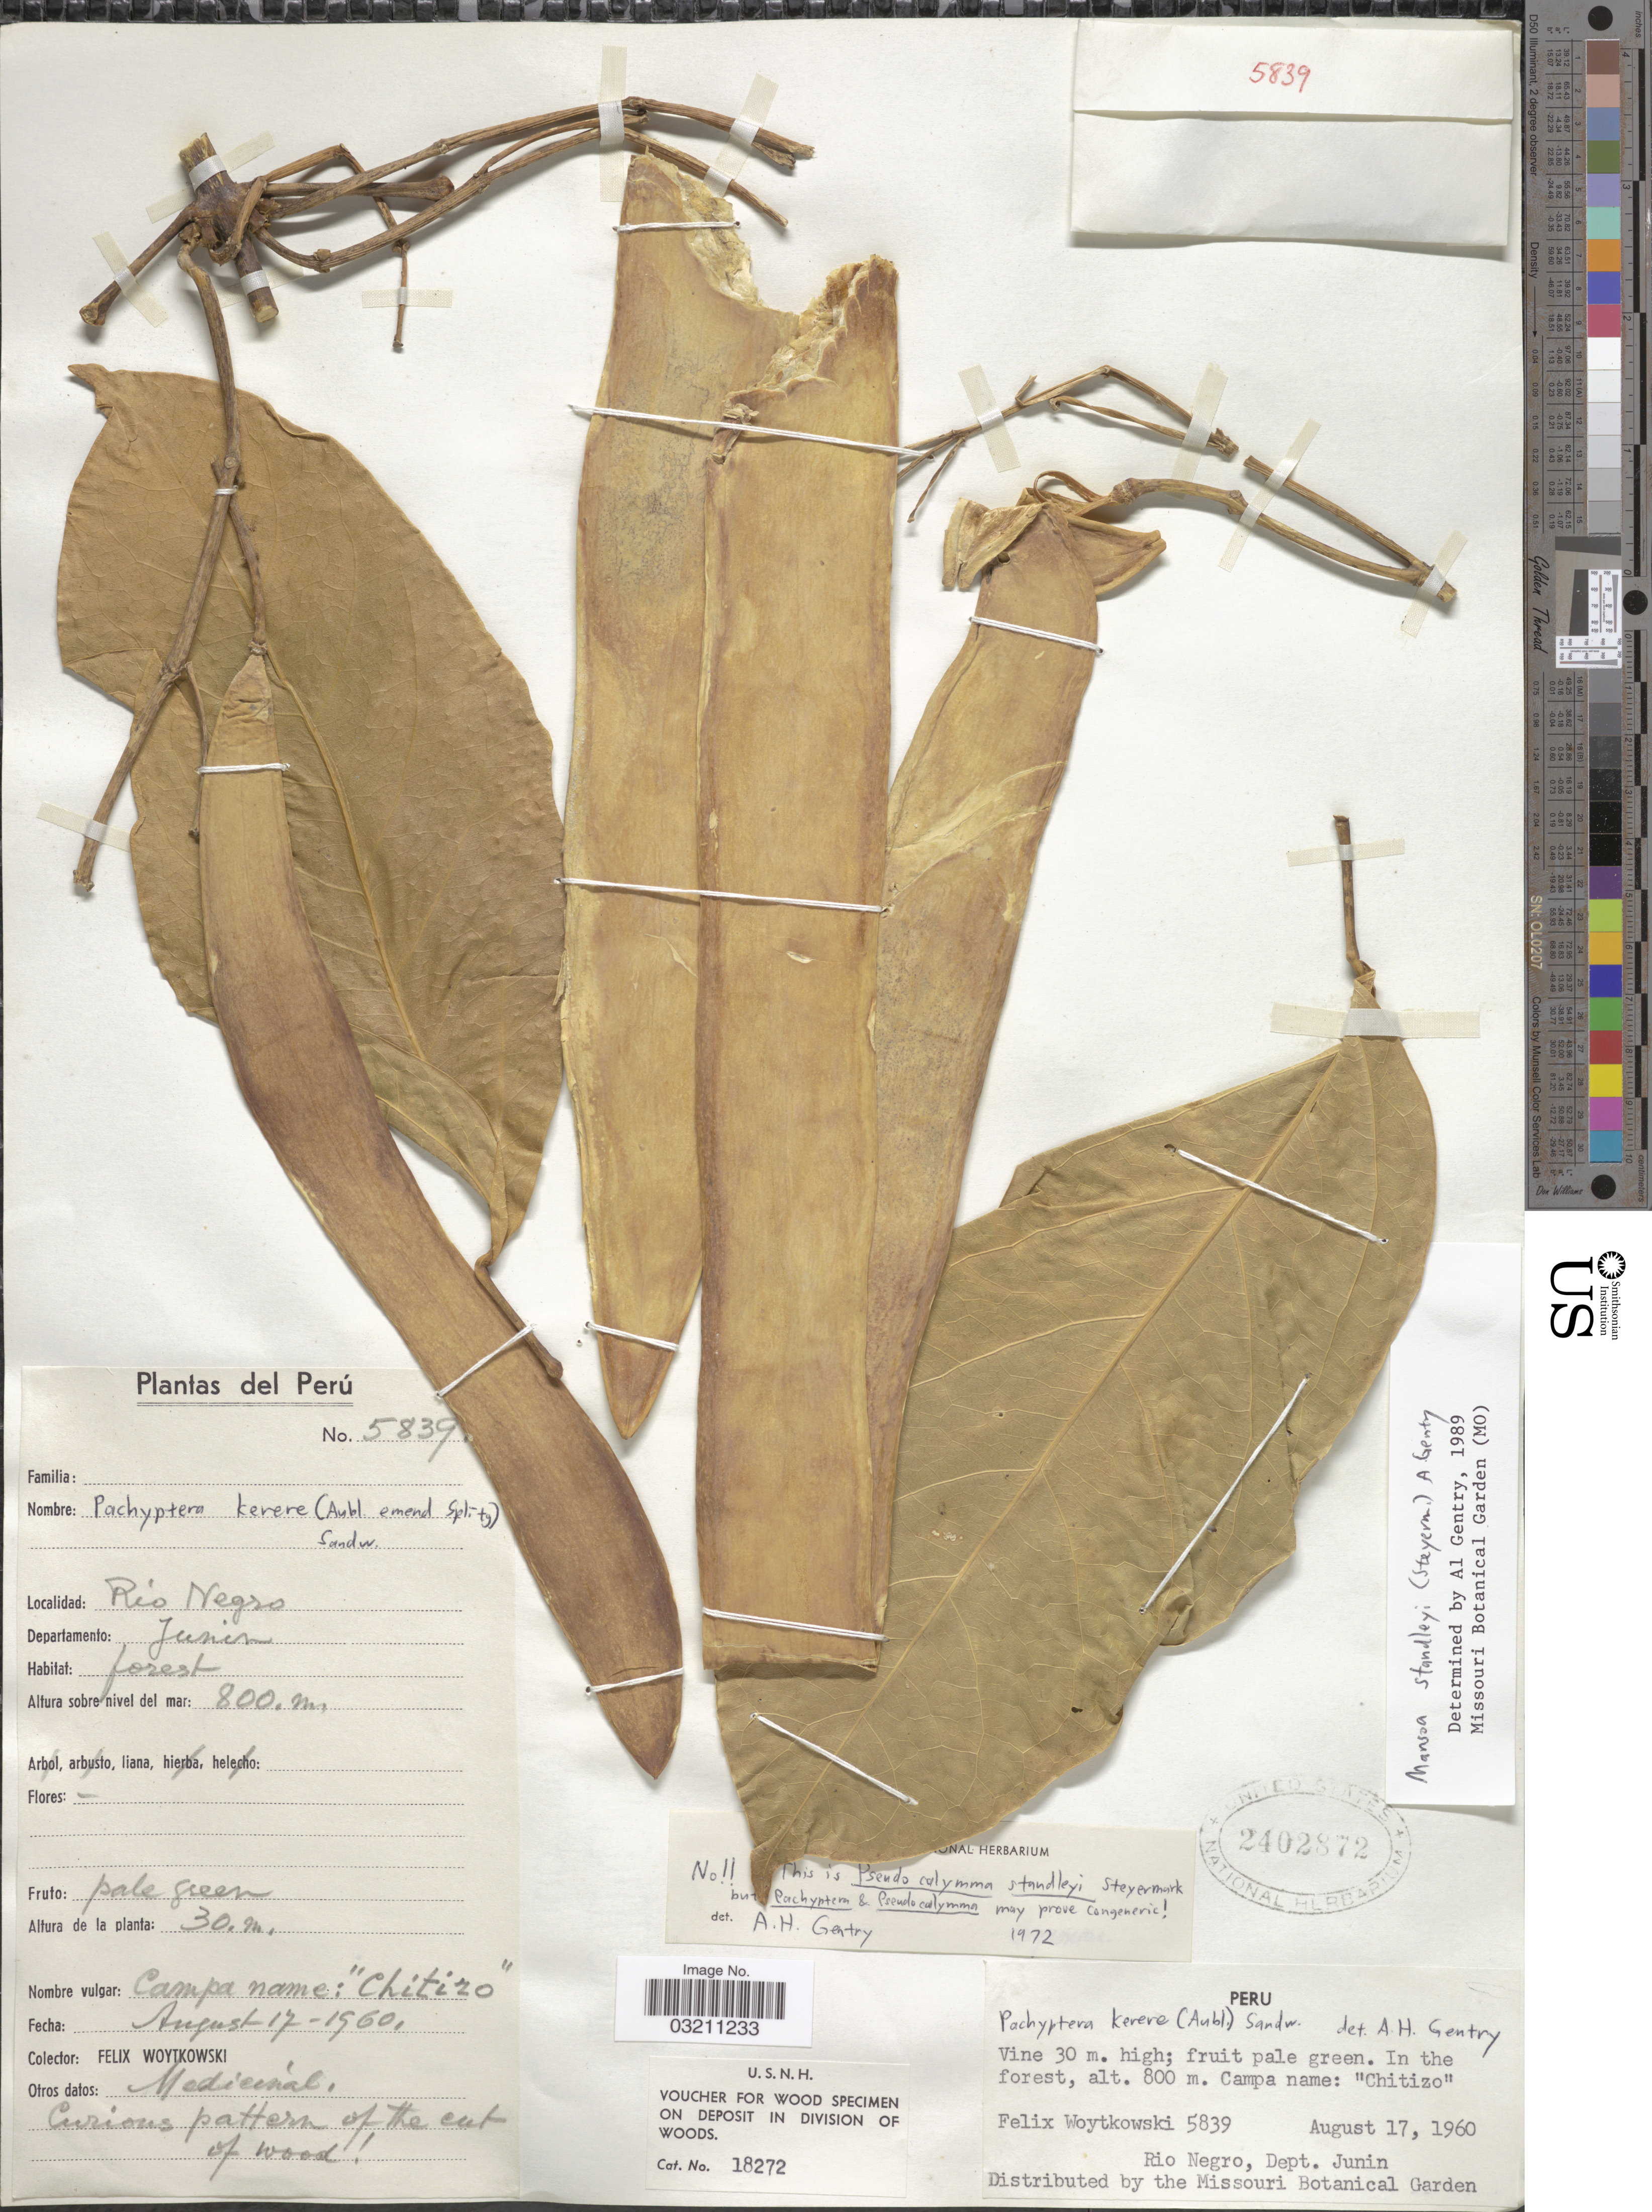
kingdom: Plantae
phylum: Tracheophyta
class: Magnoliopsida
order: Lamiales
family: Bignoniaceae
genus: Mansoa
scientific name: Mansoa standleyi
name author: (Steyerm.) A.H. Gentry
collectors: F. Woytkowski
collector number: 5839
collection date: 1960-08-17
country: Peru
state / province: Junín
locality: Rio Negro. Departamento: Junin.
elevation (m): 800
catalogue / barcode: US 2402872